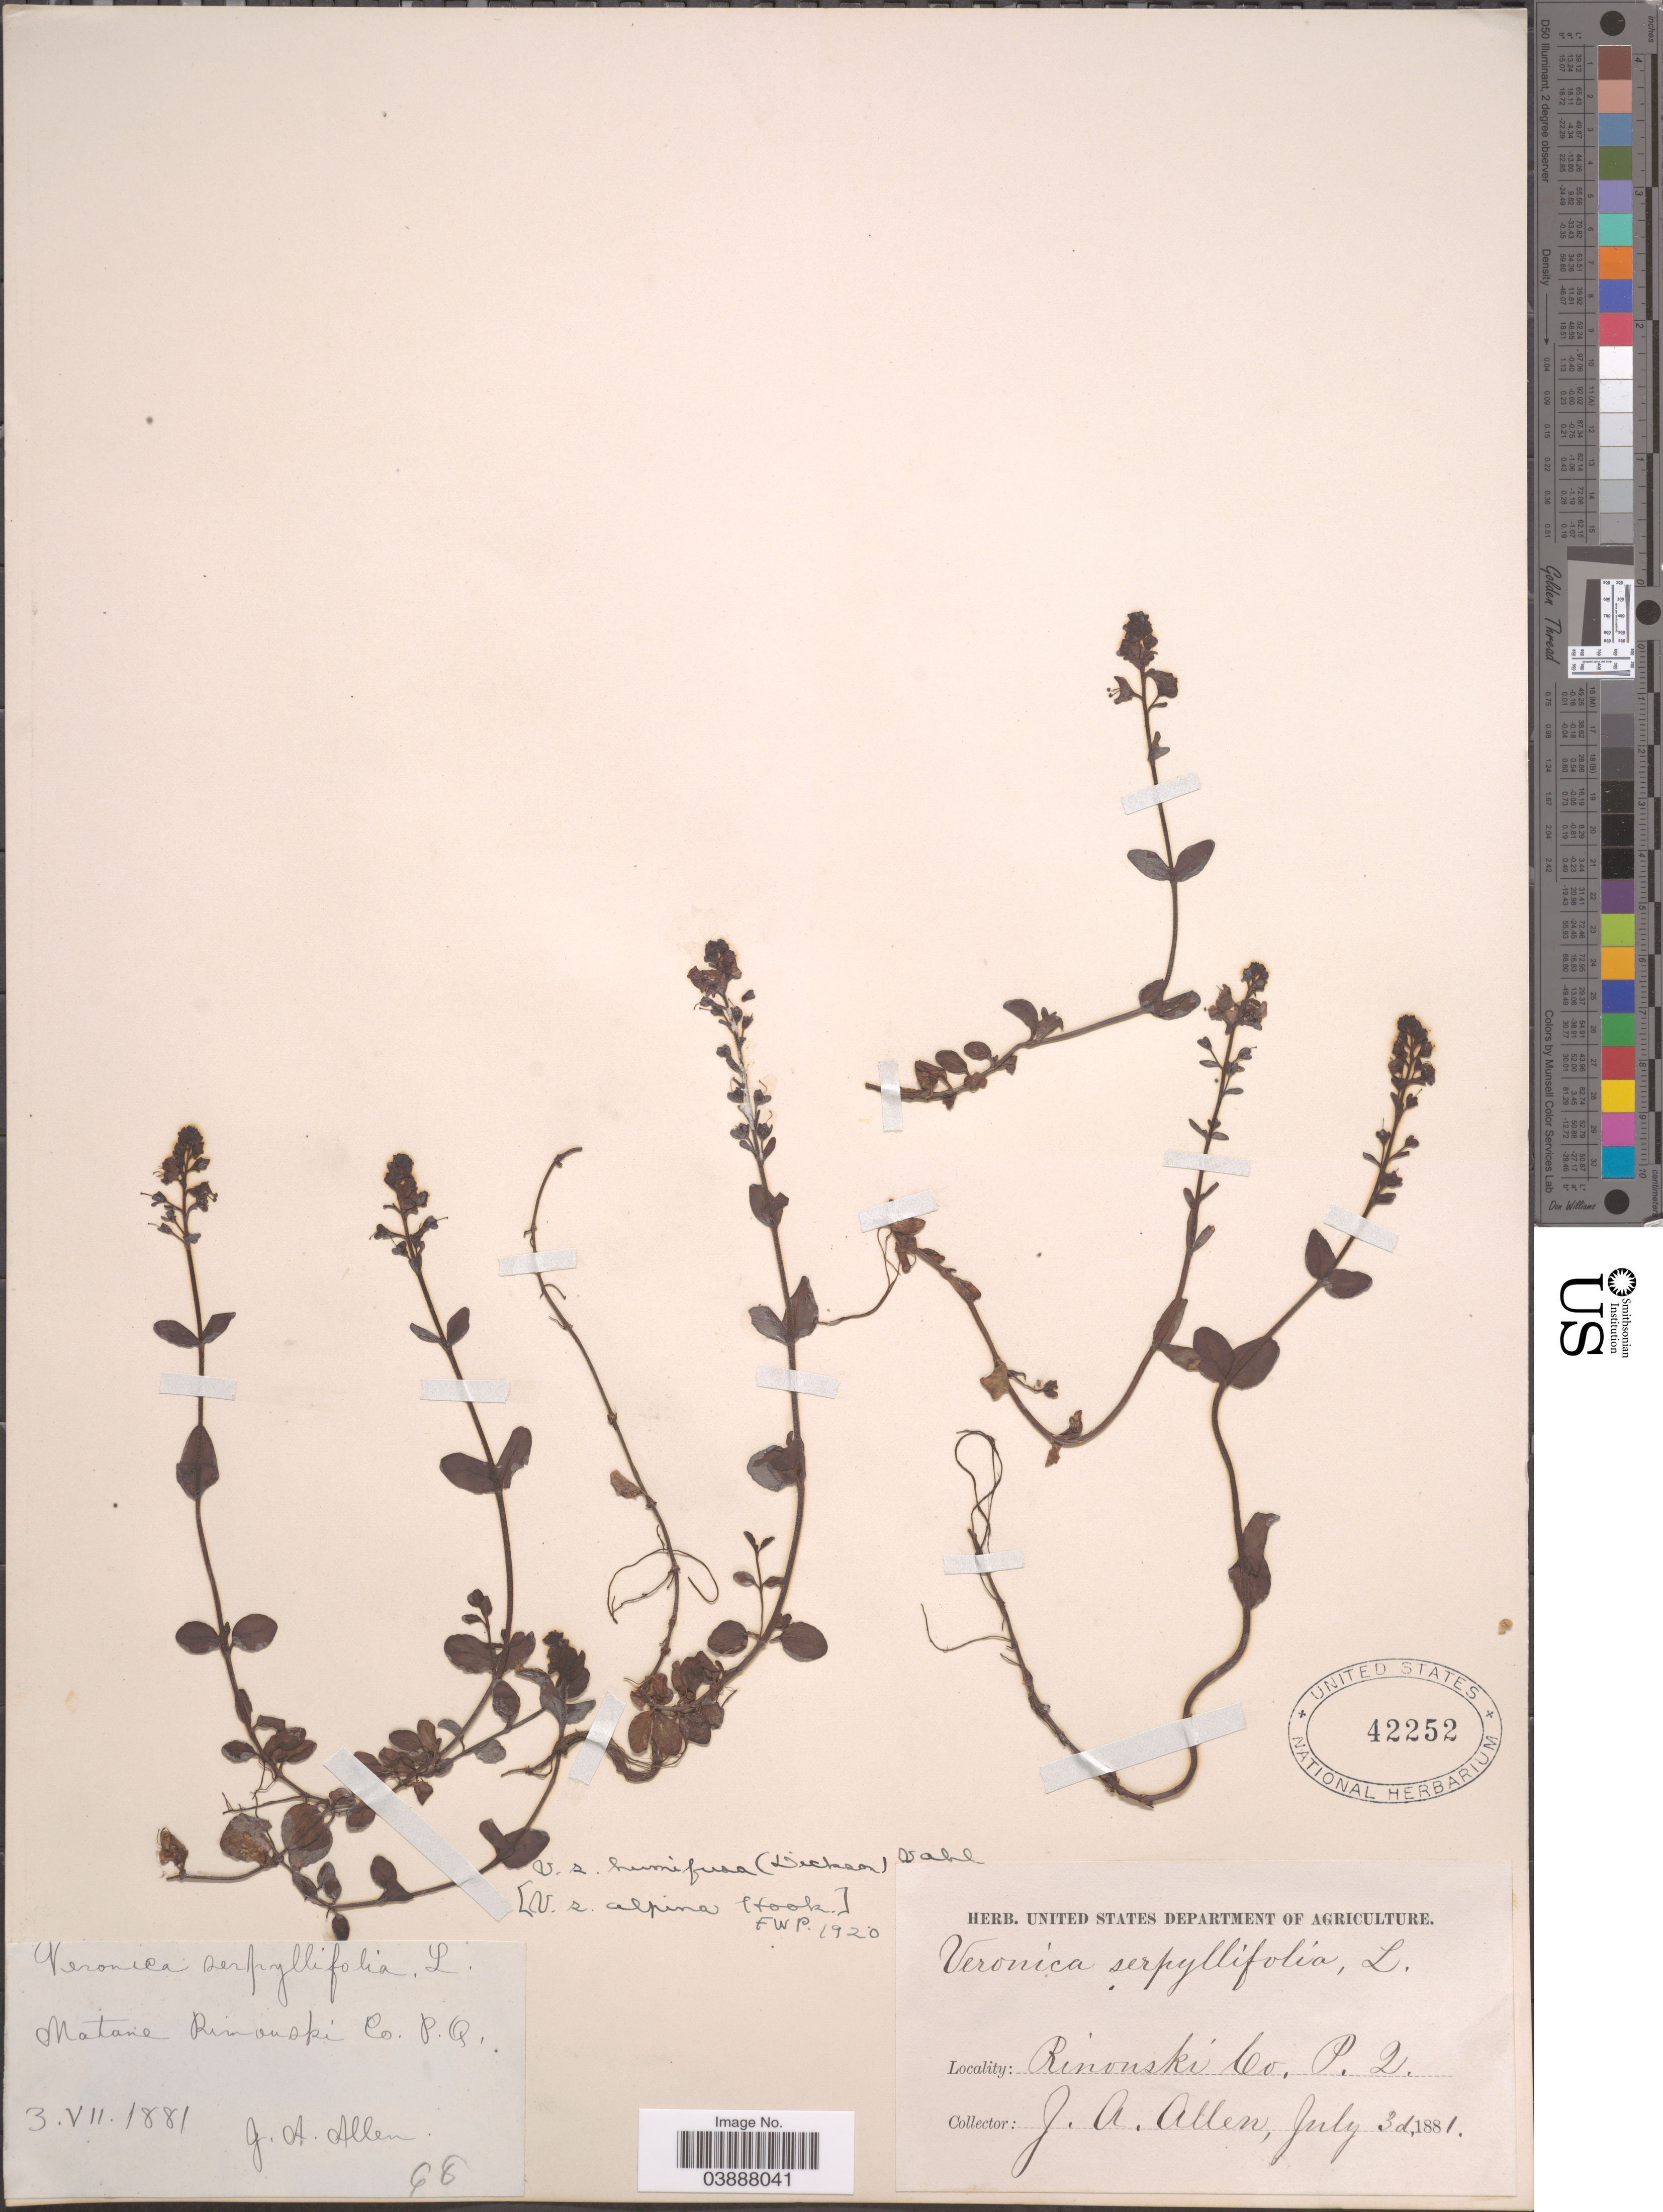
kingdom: Plantae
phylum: Tracheophyta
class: Magnoliopsida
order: Lamiales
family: Plantaginaceae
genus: Veronica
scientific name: Veronica serpyllifolia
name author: L.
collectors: J. Allen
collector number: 98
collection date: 1881-07-03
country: Canada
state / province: Quebec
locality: Matane Rinouski Co. P.Q.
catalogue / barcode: US 42252